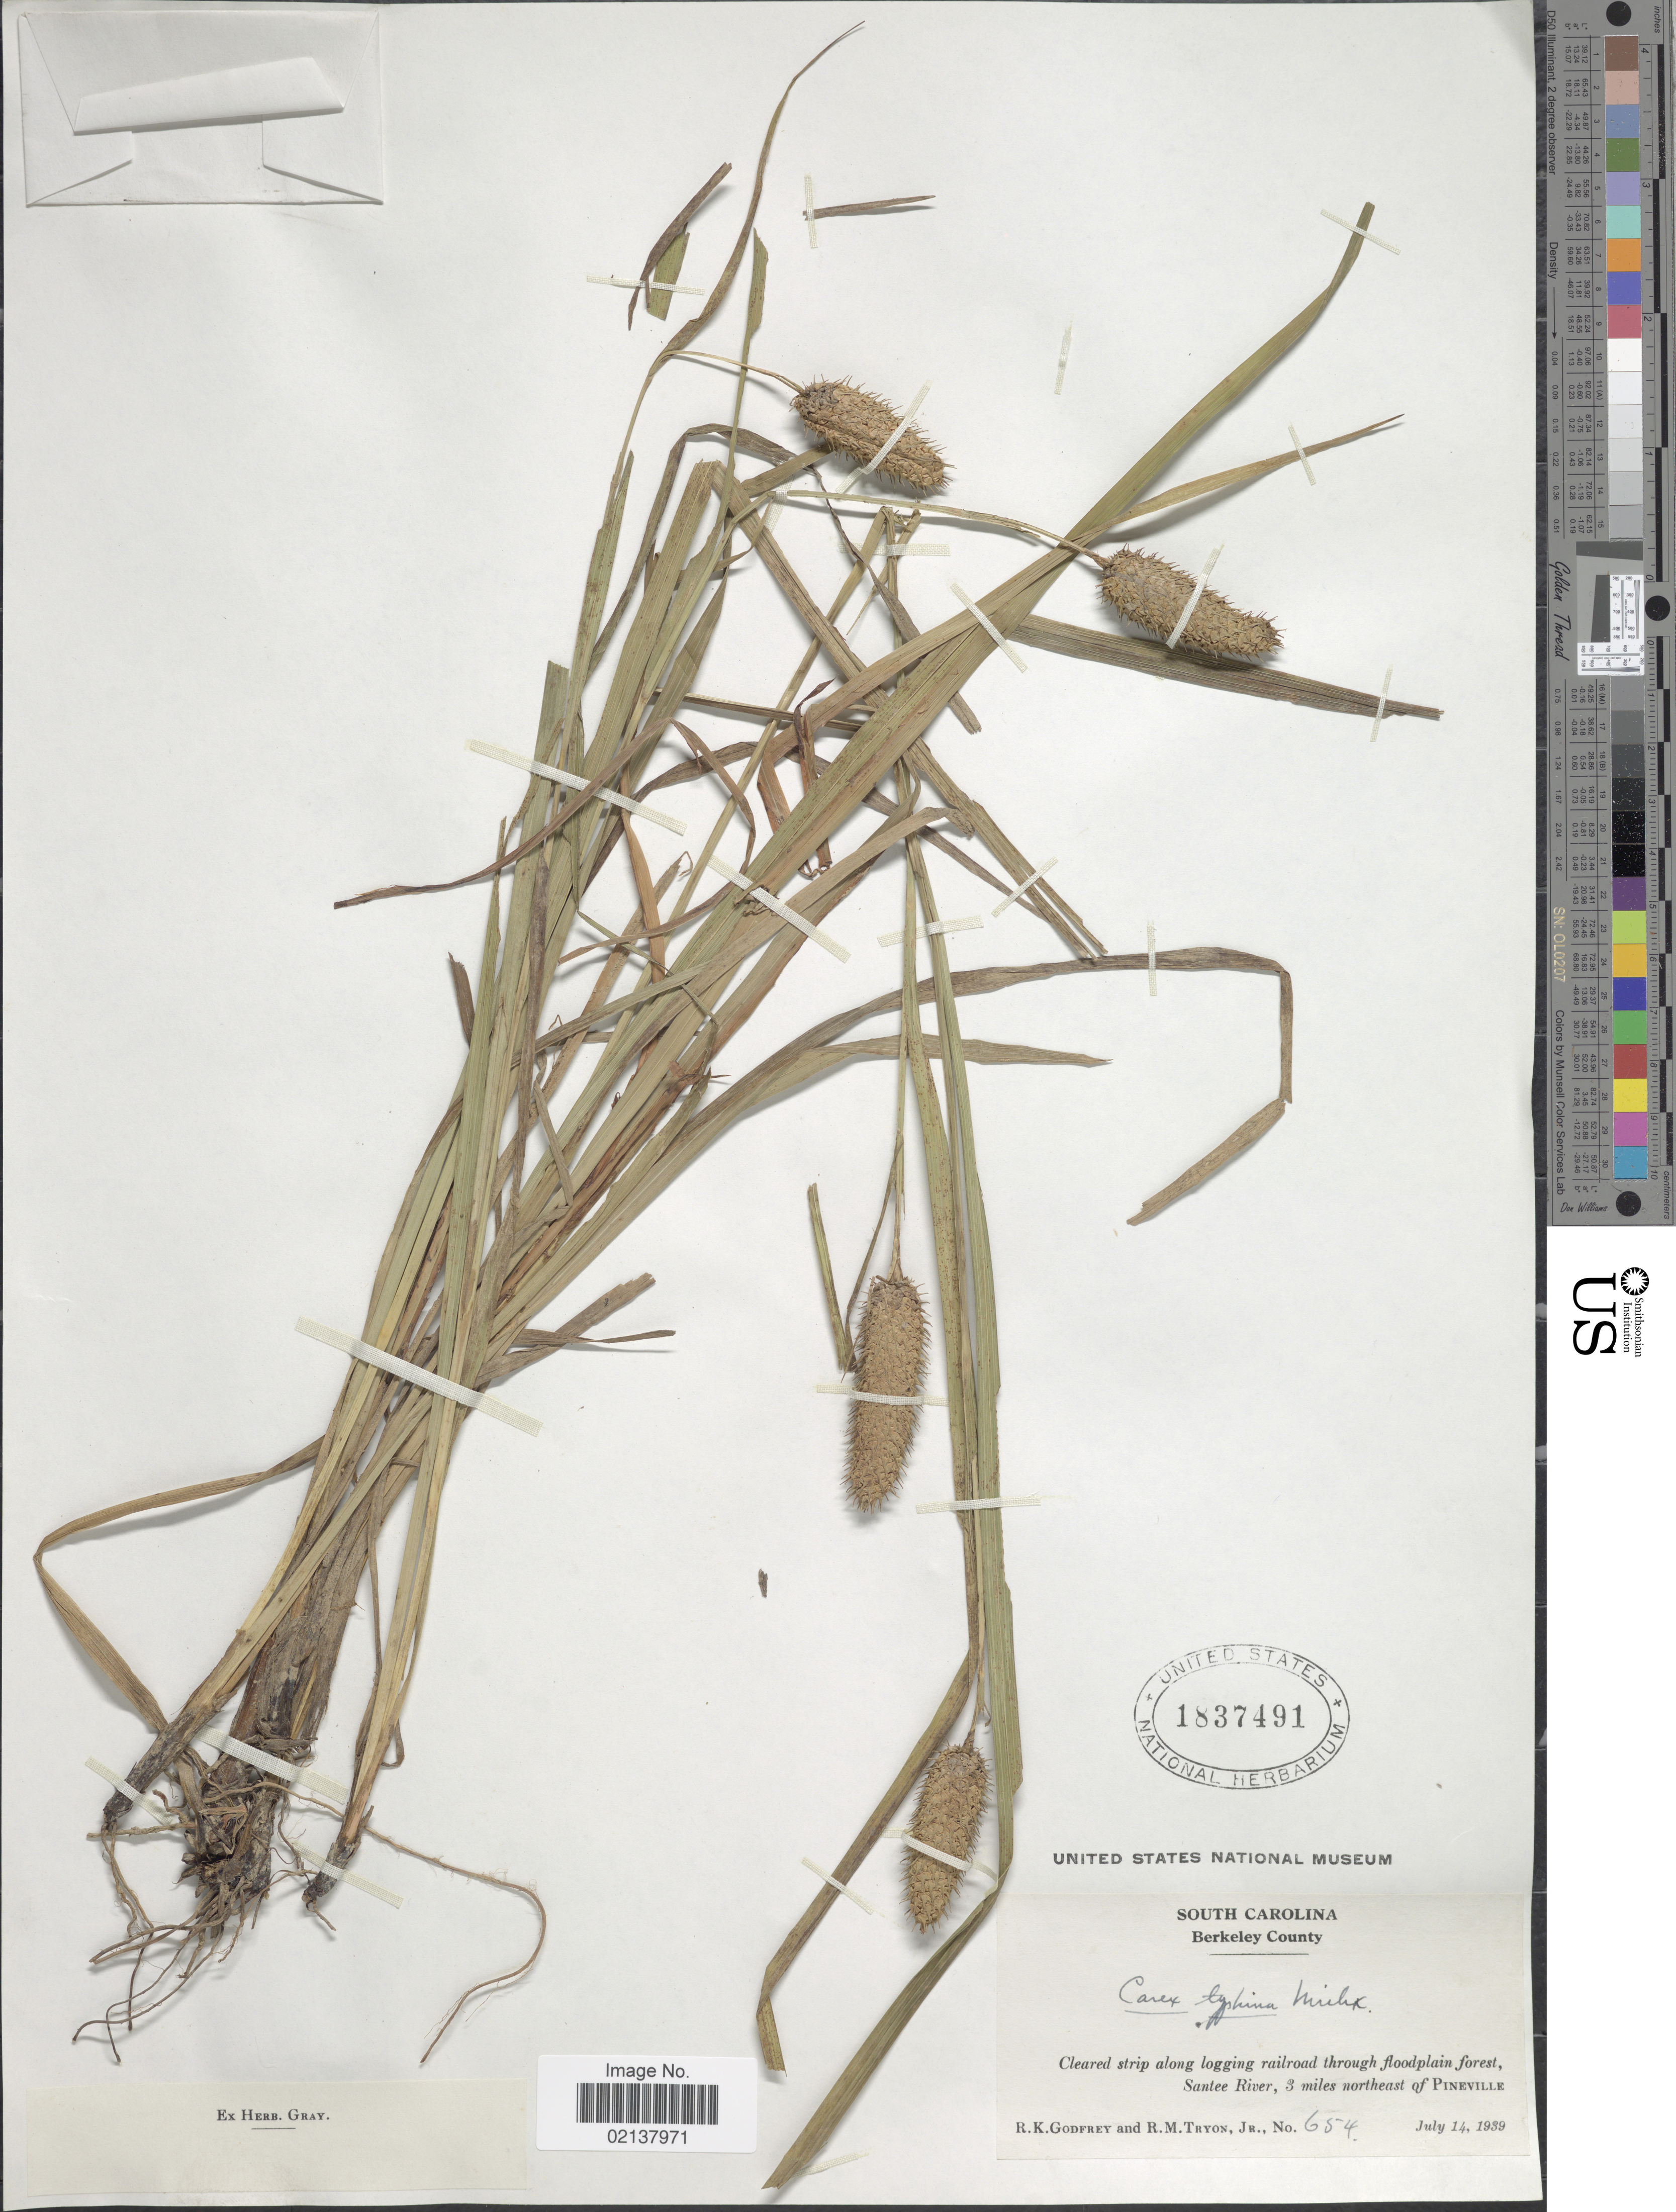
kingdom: Plantae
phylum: Tracheophyta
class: Liliopsida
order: Poales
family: Cyperaceae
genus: Carex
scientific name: Carex typhina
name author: Michx.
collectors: R. K. Godfrey & R. M. Tryon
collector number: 654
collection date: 1939-07-14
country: United States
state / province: South Carolina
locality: Cleared strip along logging railroad through floodplain forest, Santee River, 3 miles northeast of Pineville. Berkeley County.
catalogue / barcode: US 1837491